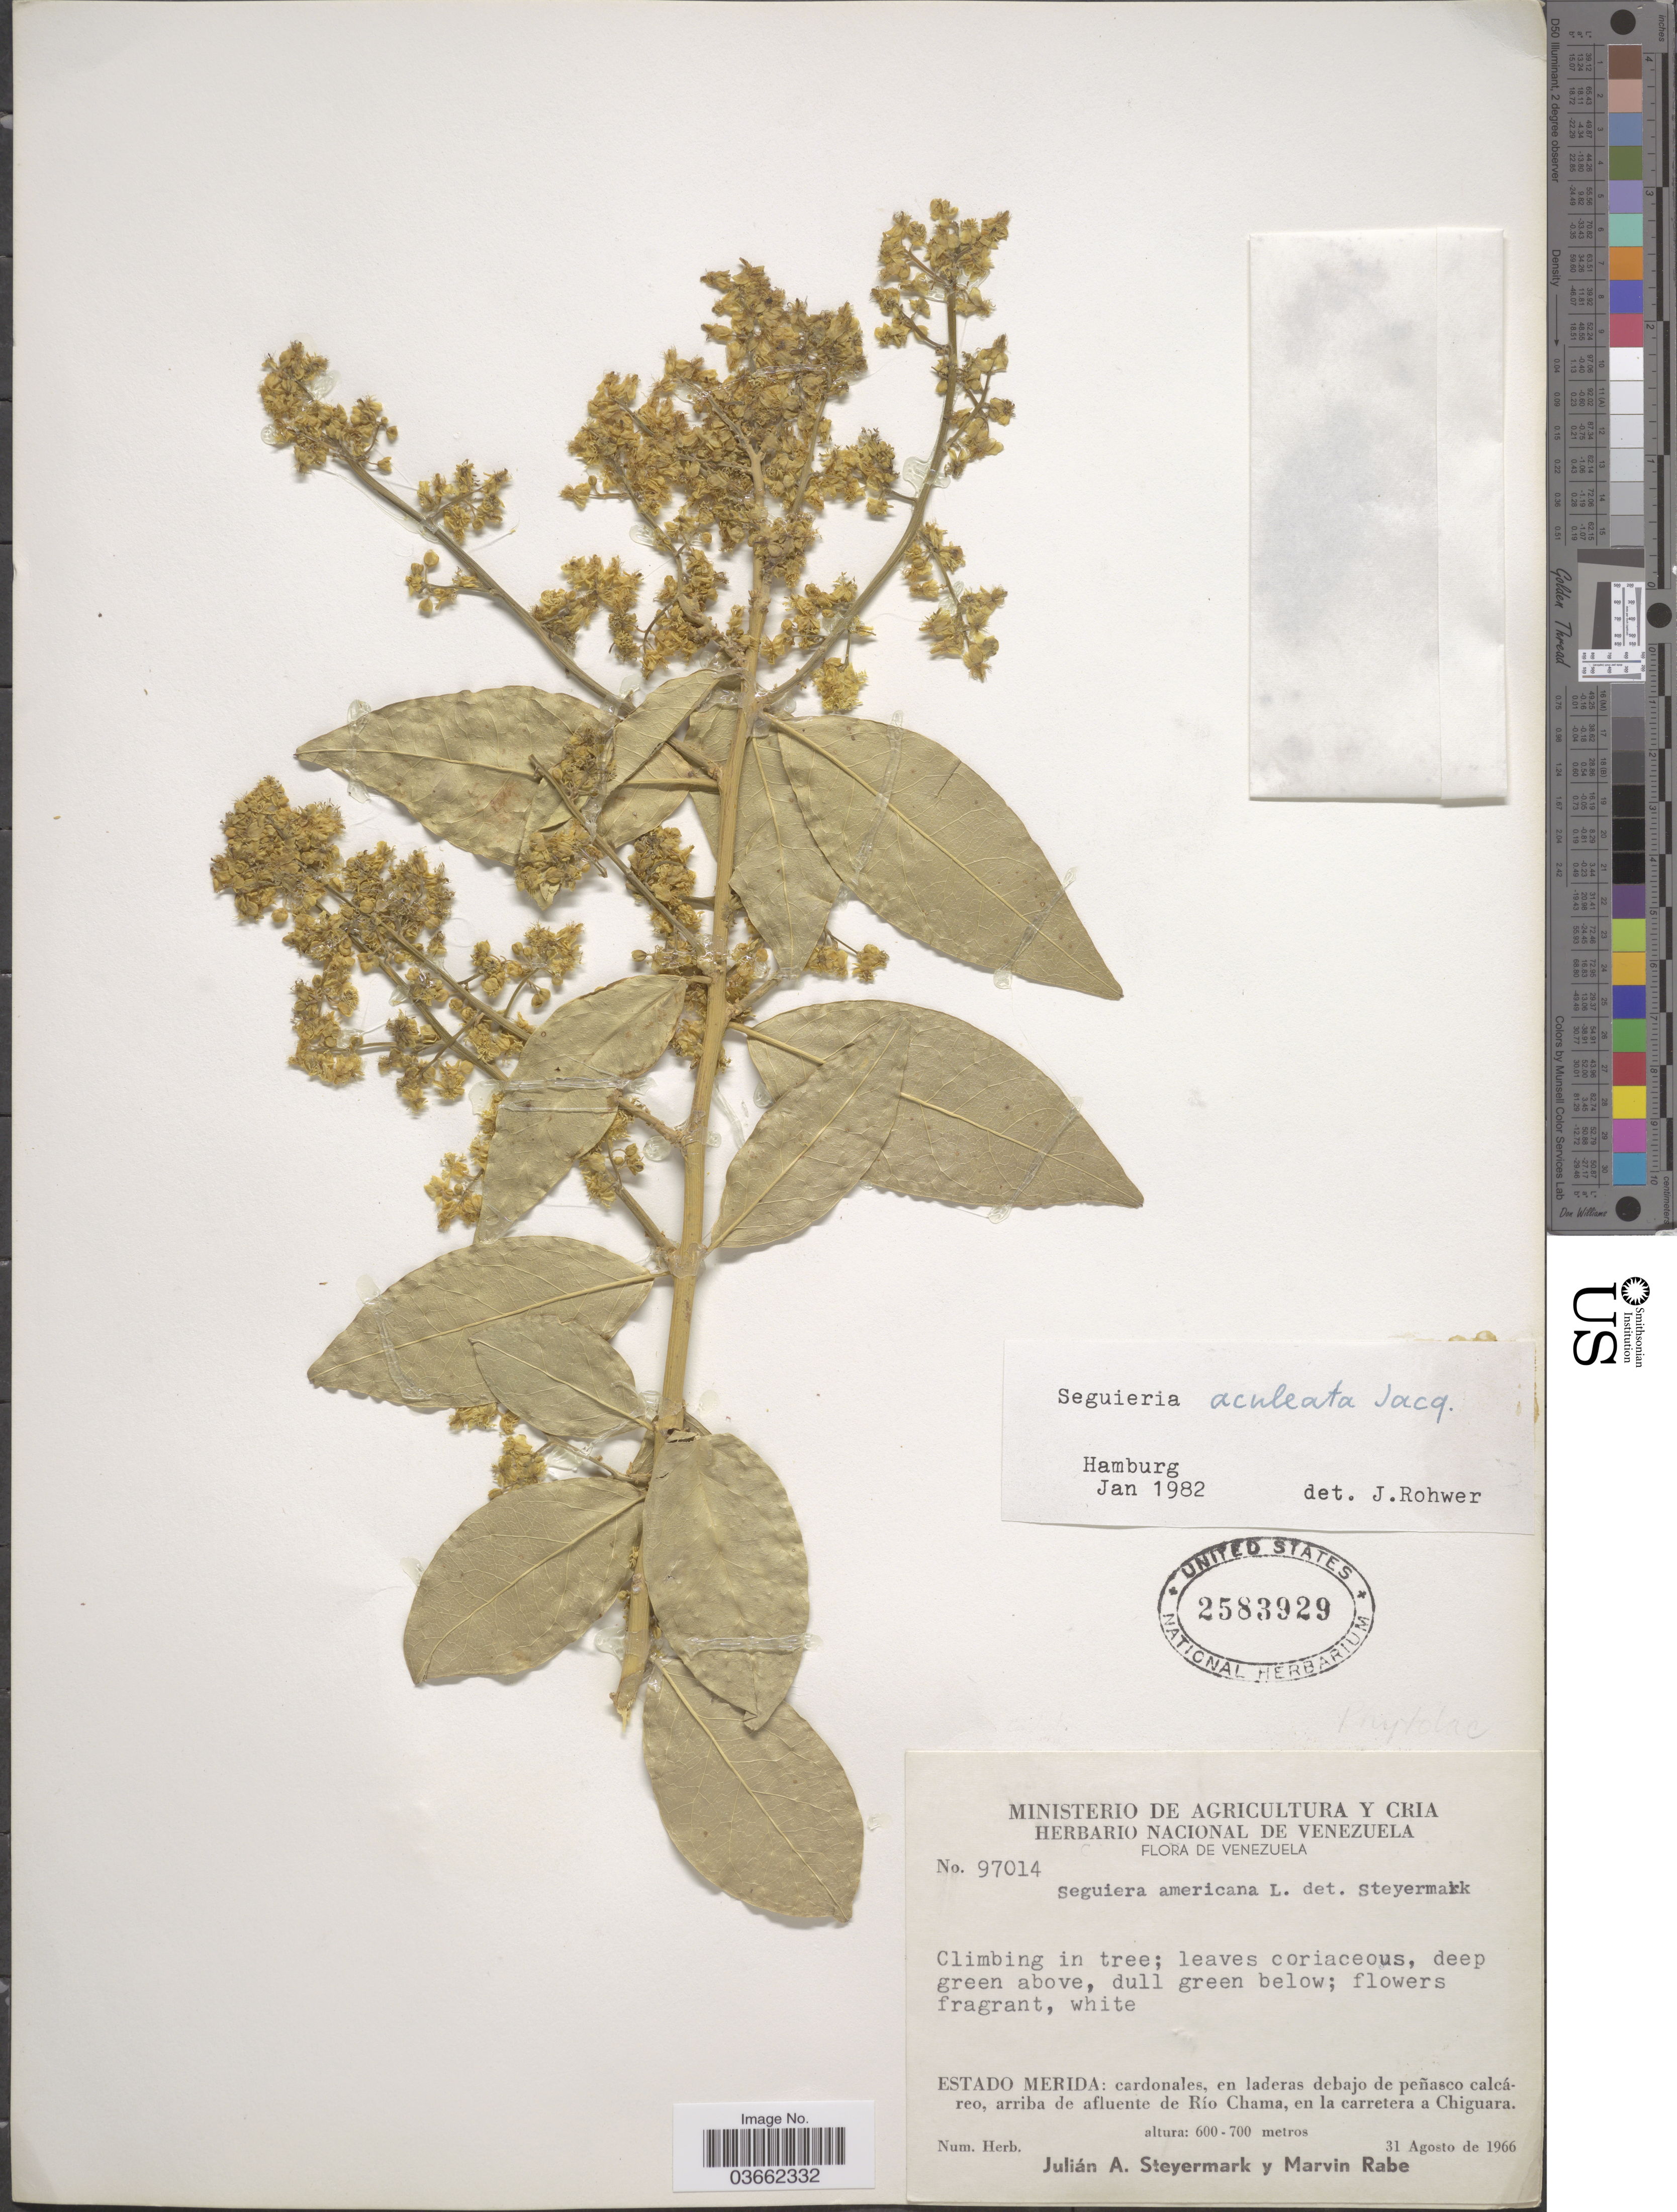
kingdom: Plantae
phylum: Tracheophyta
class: Magnoliopsida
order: Caryophyllales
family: Phytolaccaceae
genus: Seguieria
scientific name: Seguieria aculeata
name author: Jacq.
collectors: J. Steyermark & M. Rabe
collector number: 97014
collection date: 1966-08-31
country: Venezuela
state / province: Mérida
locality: Arriba de afluente de Río Chama, en la carretera a Chiguara.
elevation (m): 600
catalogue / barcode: US 2583929